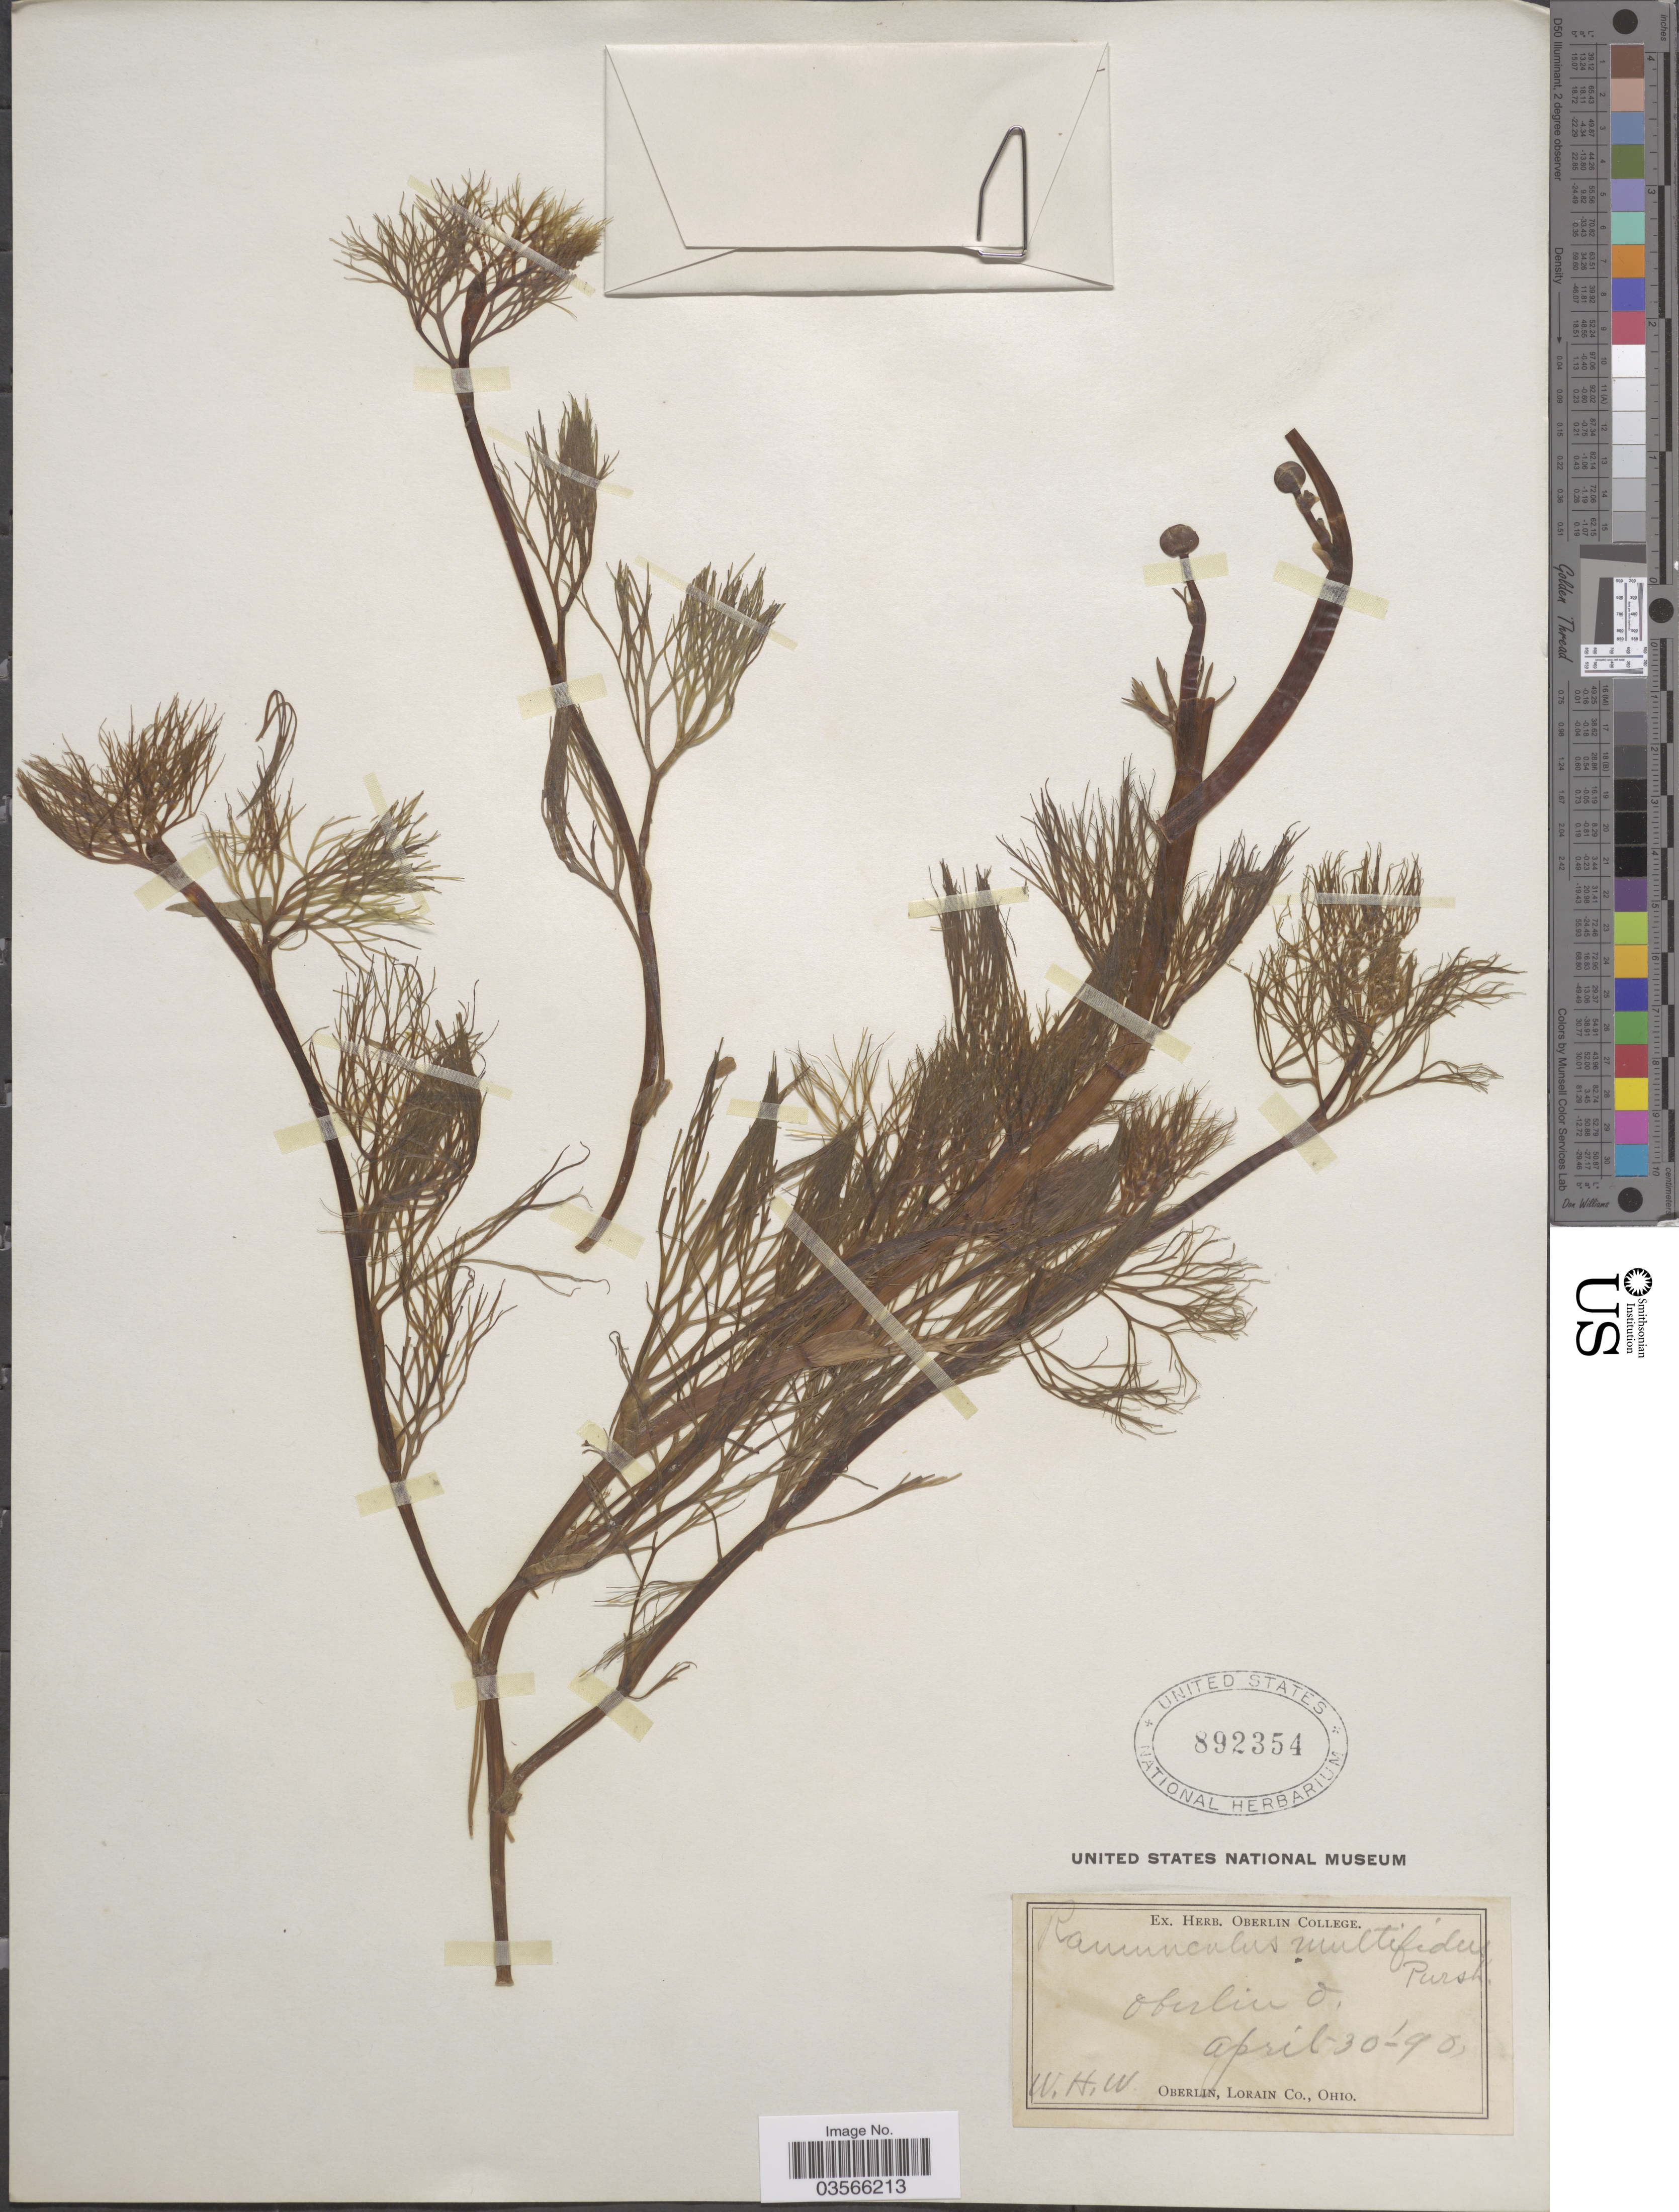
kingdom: Plantae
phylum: Tracheophyta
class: Magnoliopsida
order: Ranunculales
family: Ranunculaceae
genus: Ranunculus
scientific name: Ranunculus flabellaris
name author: Raf.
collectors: W. H. W.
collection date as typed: Transcribed d/m/y: 30/4/90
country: United States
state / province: Ohio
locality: Oberlin.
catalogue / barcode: US 892354